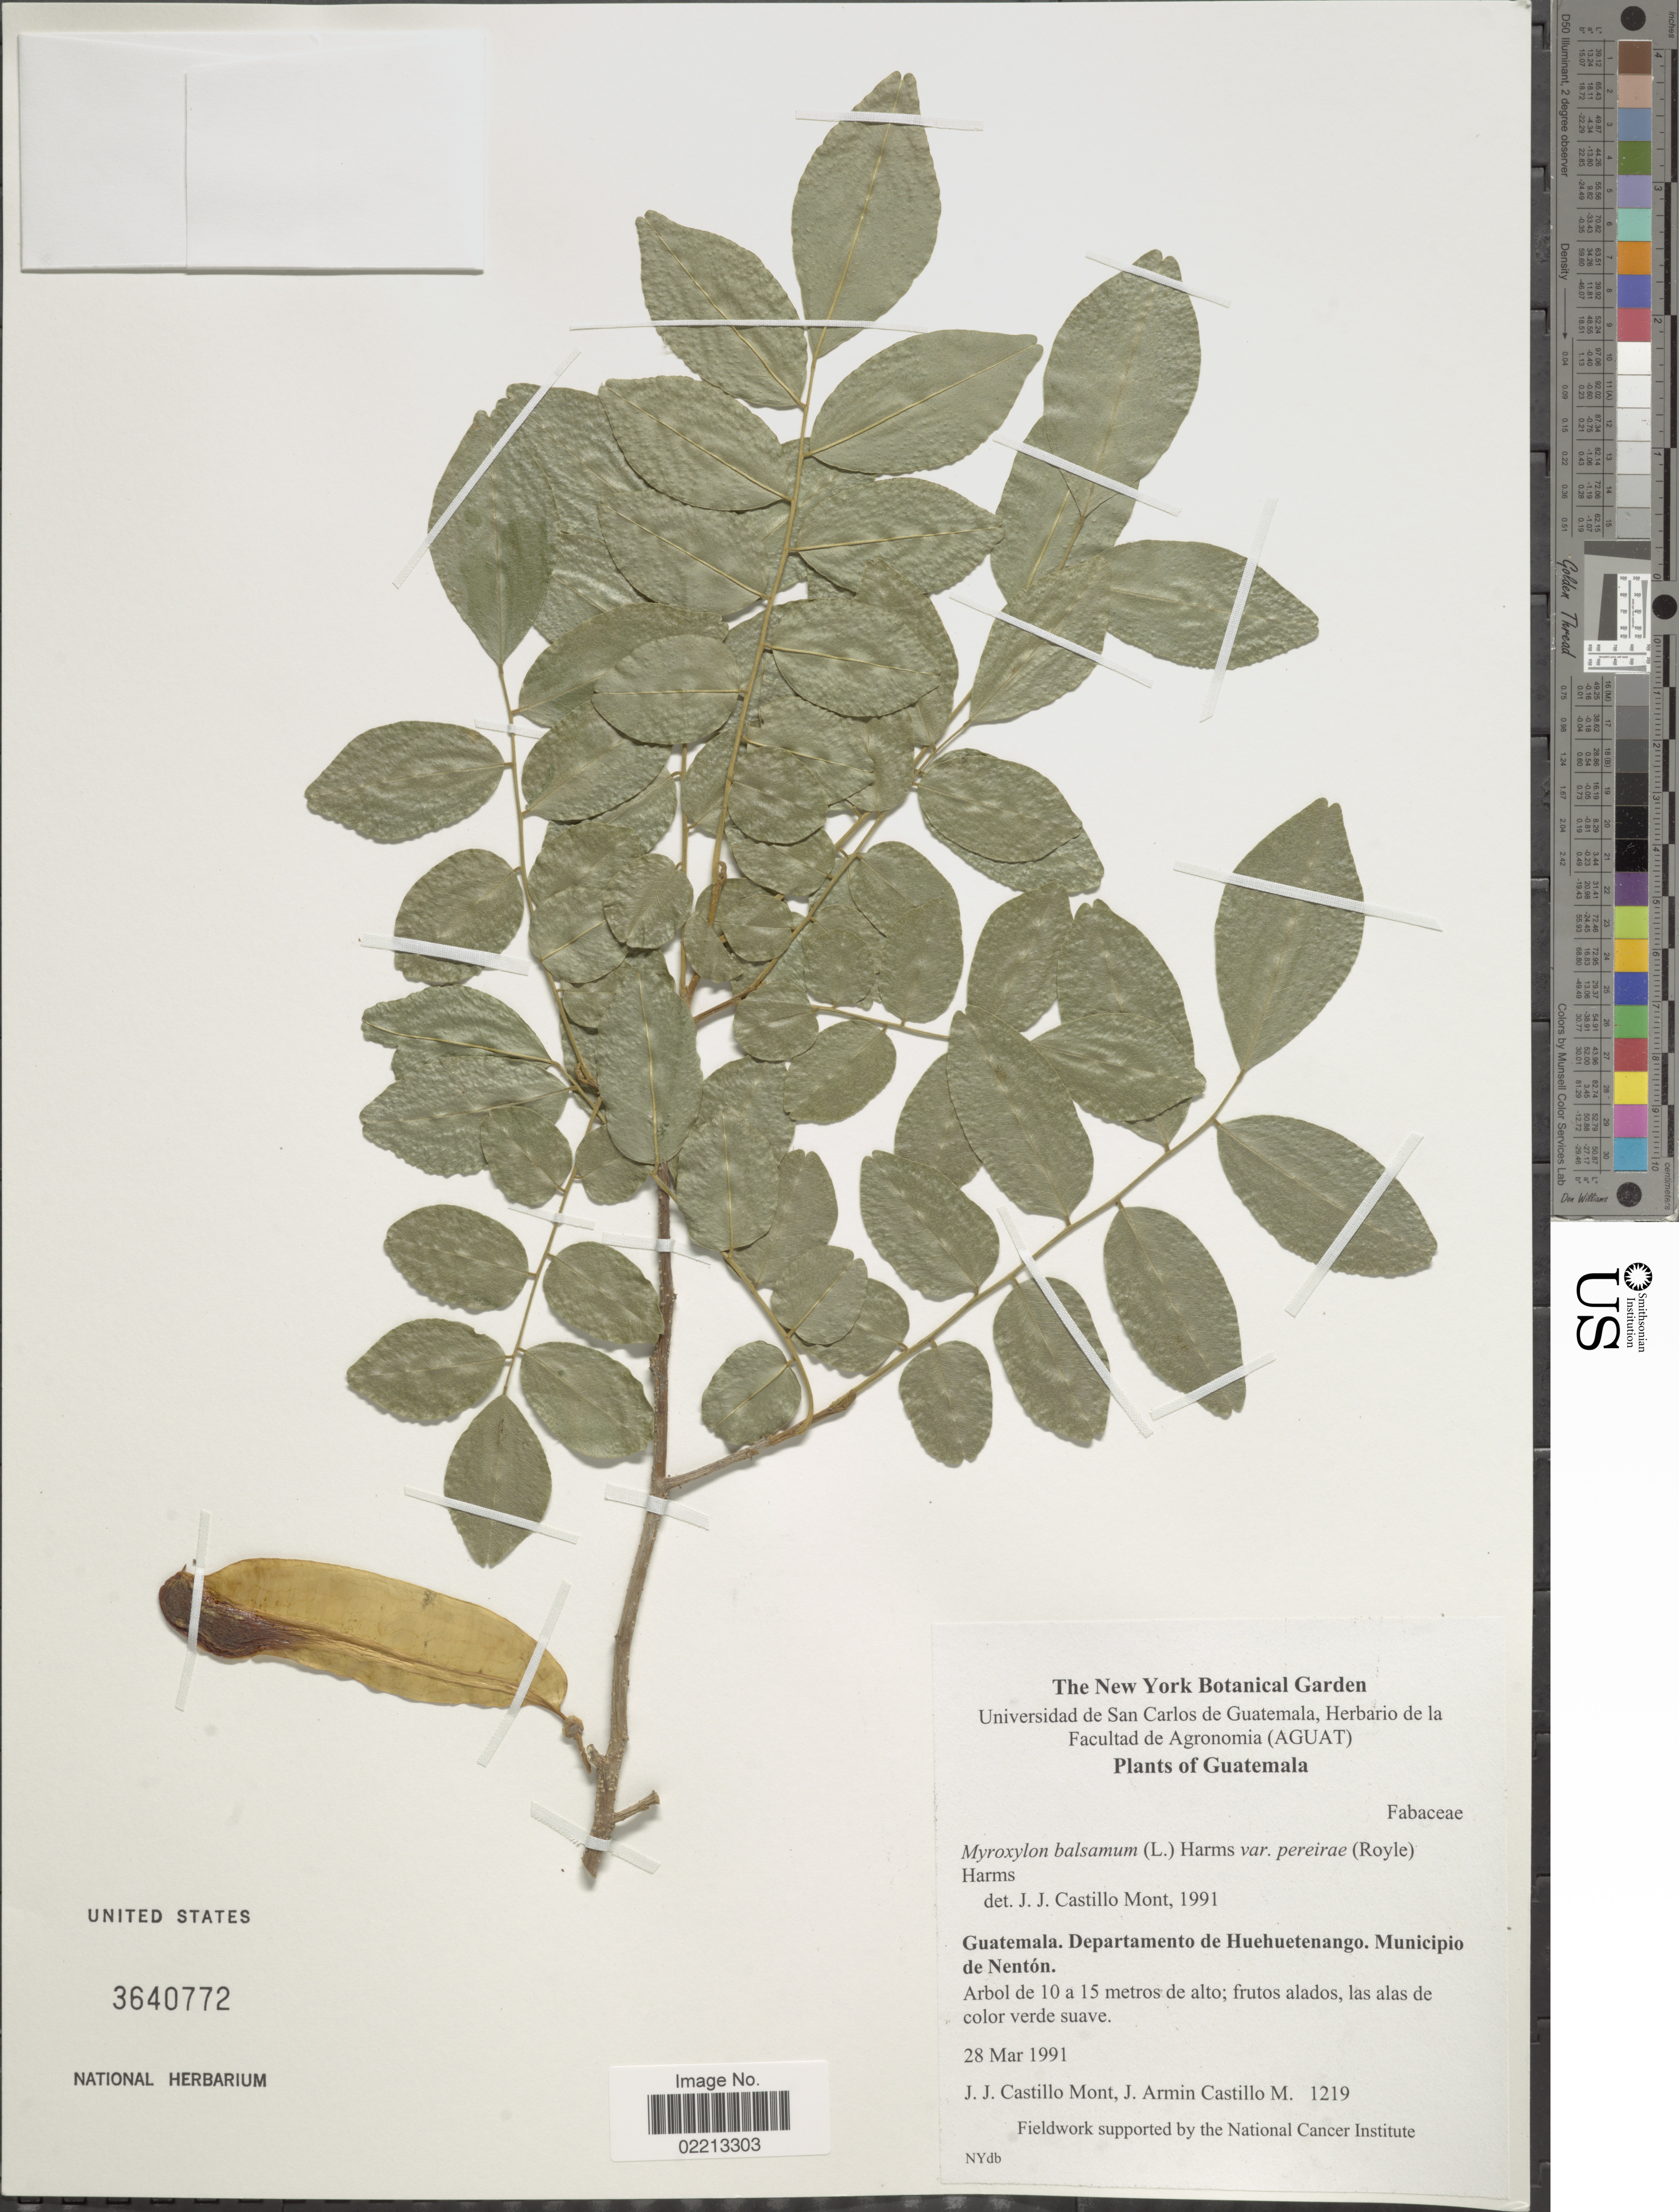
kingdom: Plantae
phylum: Tracheophyta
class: Magnoliopsida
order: Fabales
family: Fabaceae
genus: Myroxylon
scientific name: Myroxylon balsamum var. pereirae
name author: (Royle) Harms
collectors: J. Castillo & J. A. Castillo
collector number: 1219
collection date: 1991-03-28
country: Guatemala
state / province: Huehuetenango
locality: Municipio de Nenton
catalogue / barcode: US 3640772